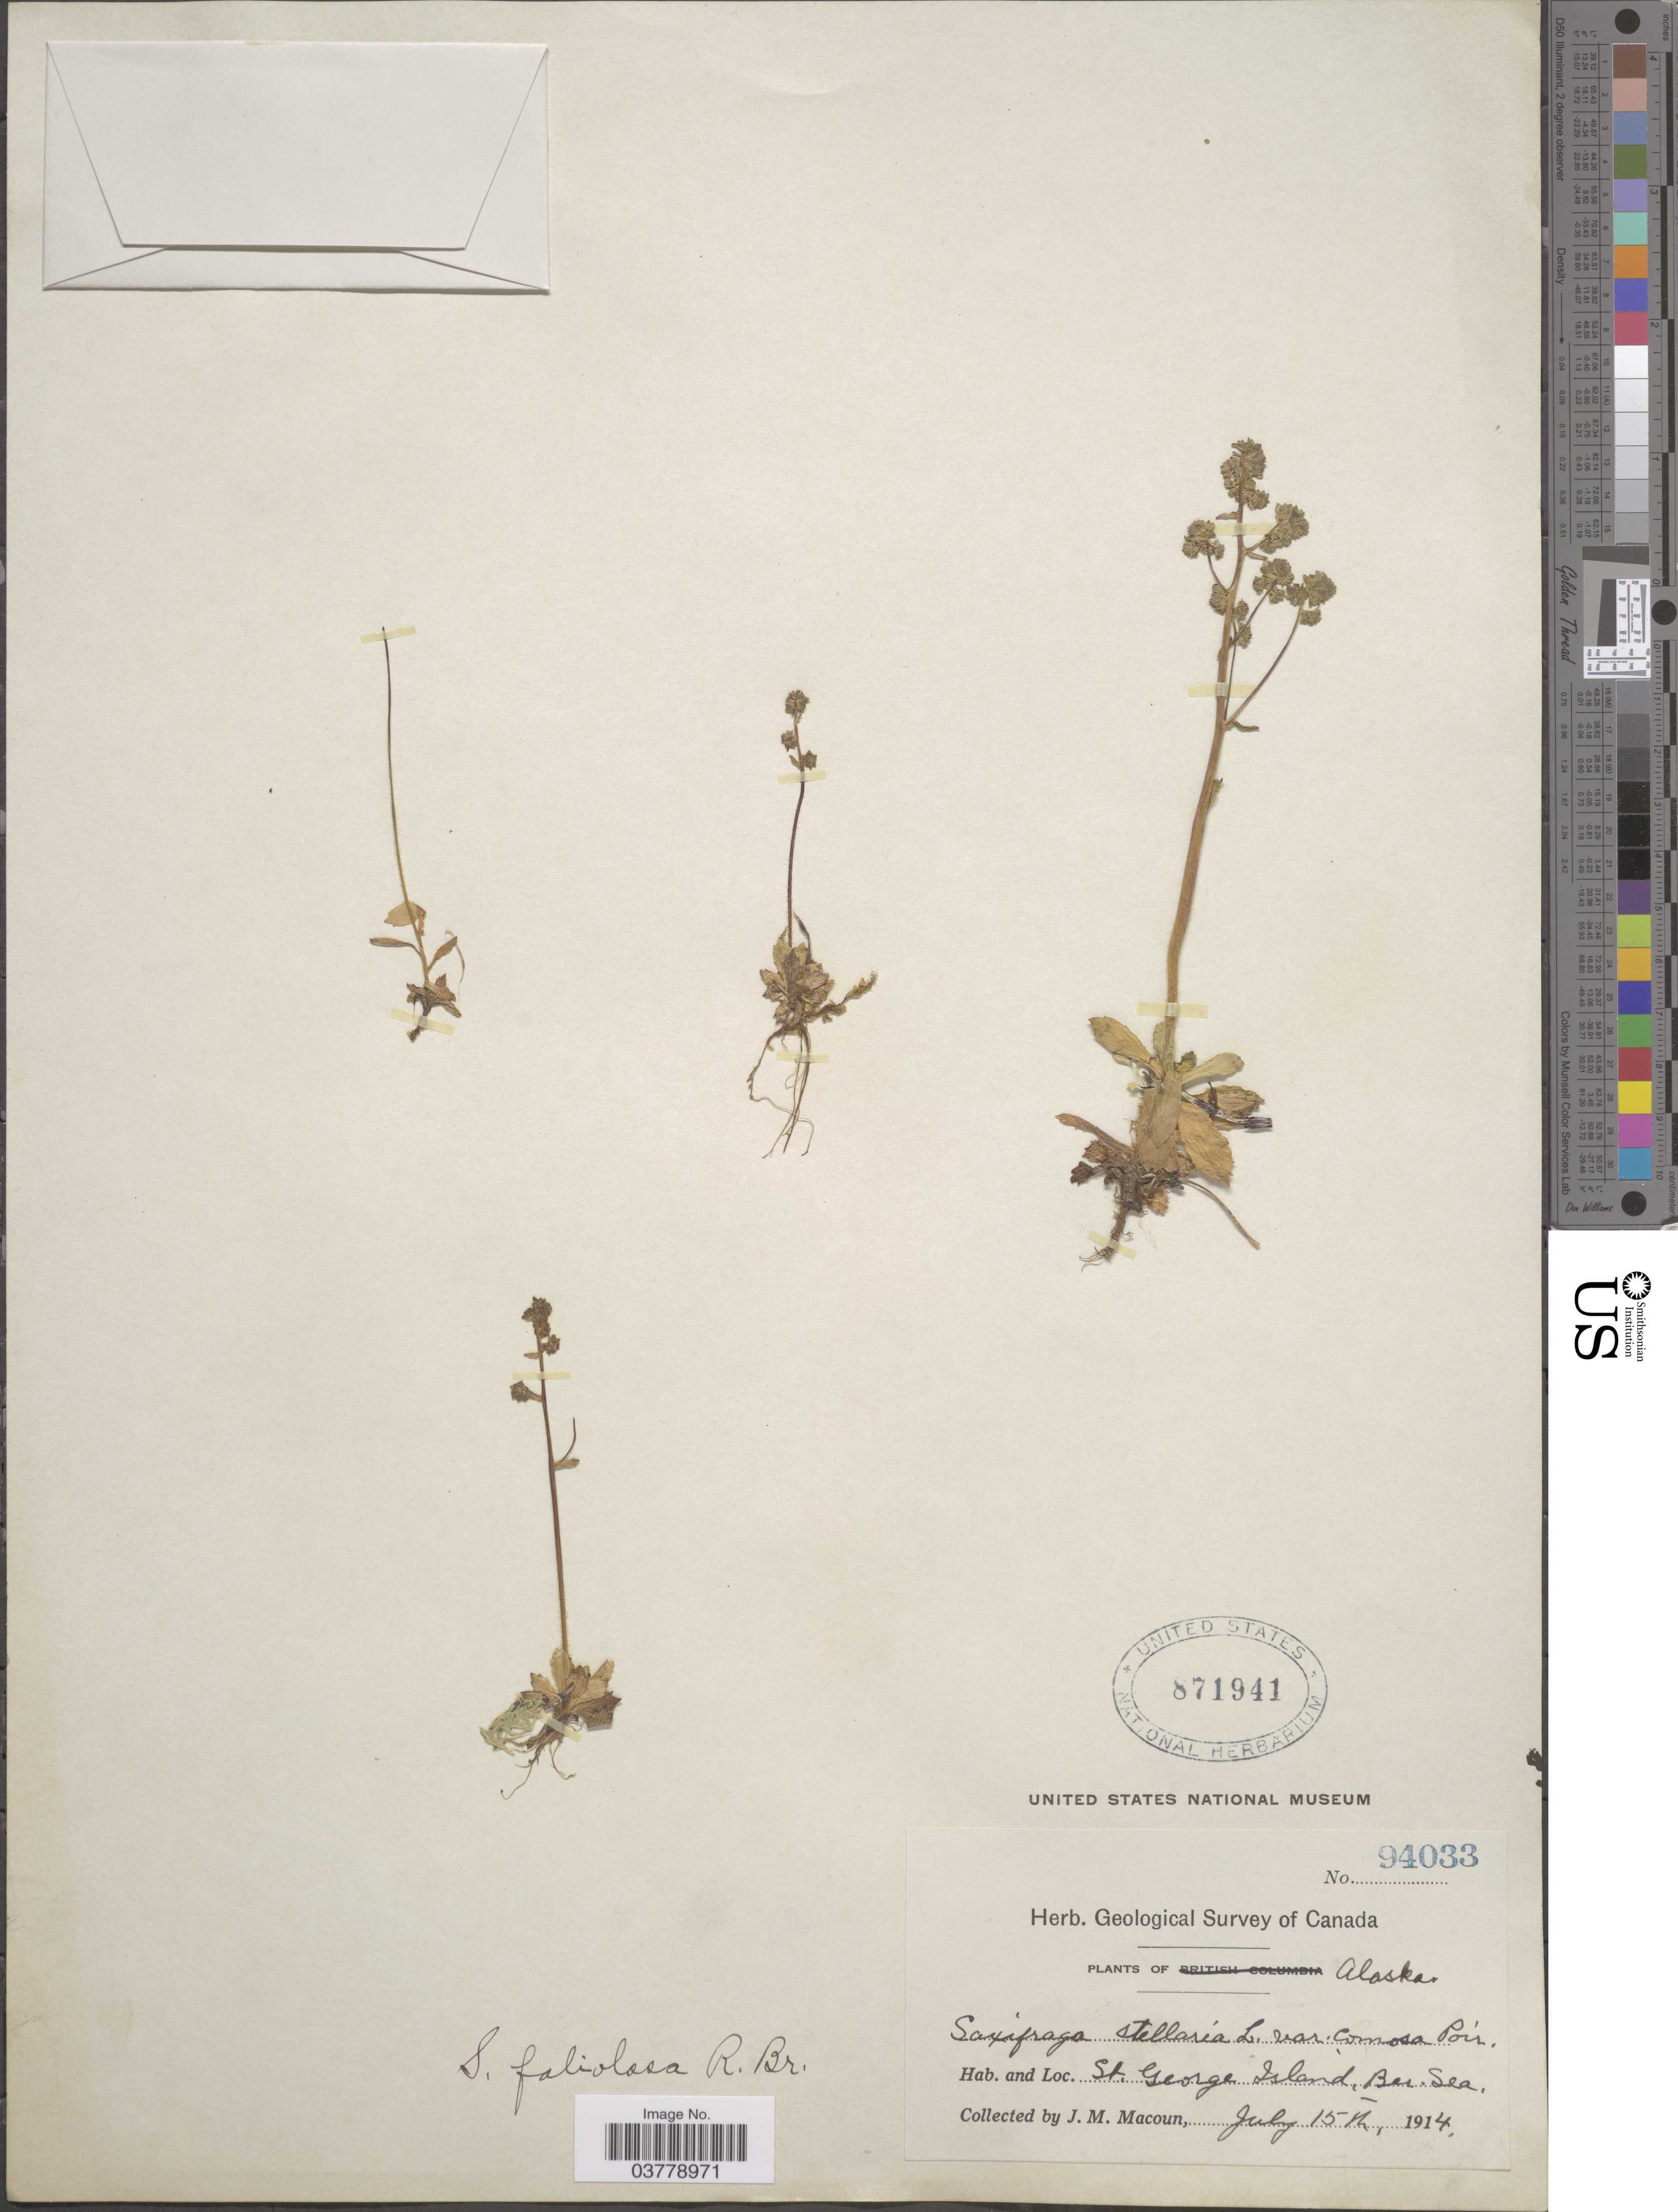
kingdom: Plantae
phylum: Tracheophyta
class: Magnoliopsida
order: Saxifragales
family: Saxifragaceae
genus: Micranthes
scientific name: Micranthes foliolosa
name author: (R. Br.) Gornall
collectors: J. M. Macoun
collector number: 94033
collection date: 1914-07-15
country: United States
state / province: Alaska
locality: St. George Island, Ber. Sea.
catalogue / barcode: US 871941